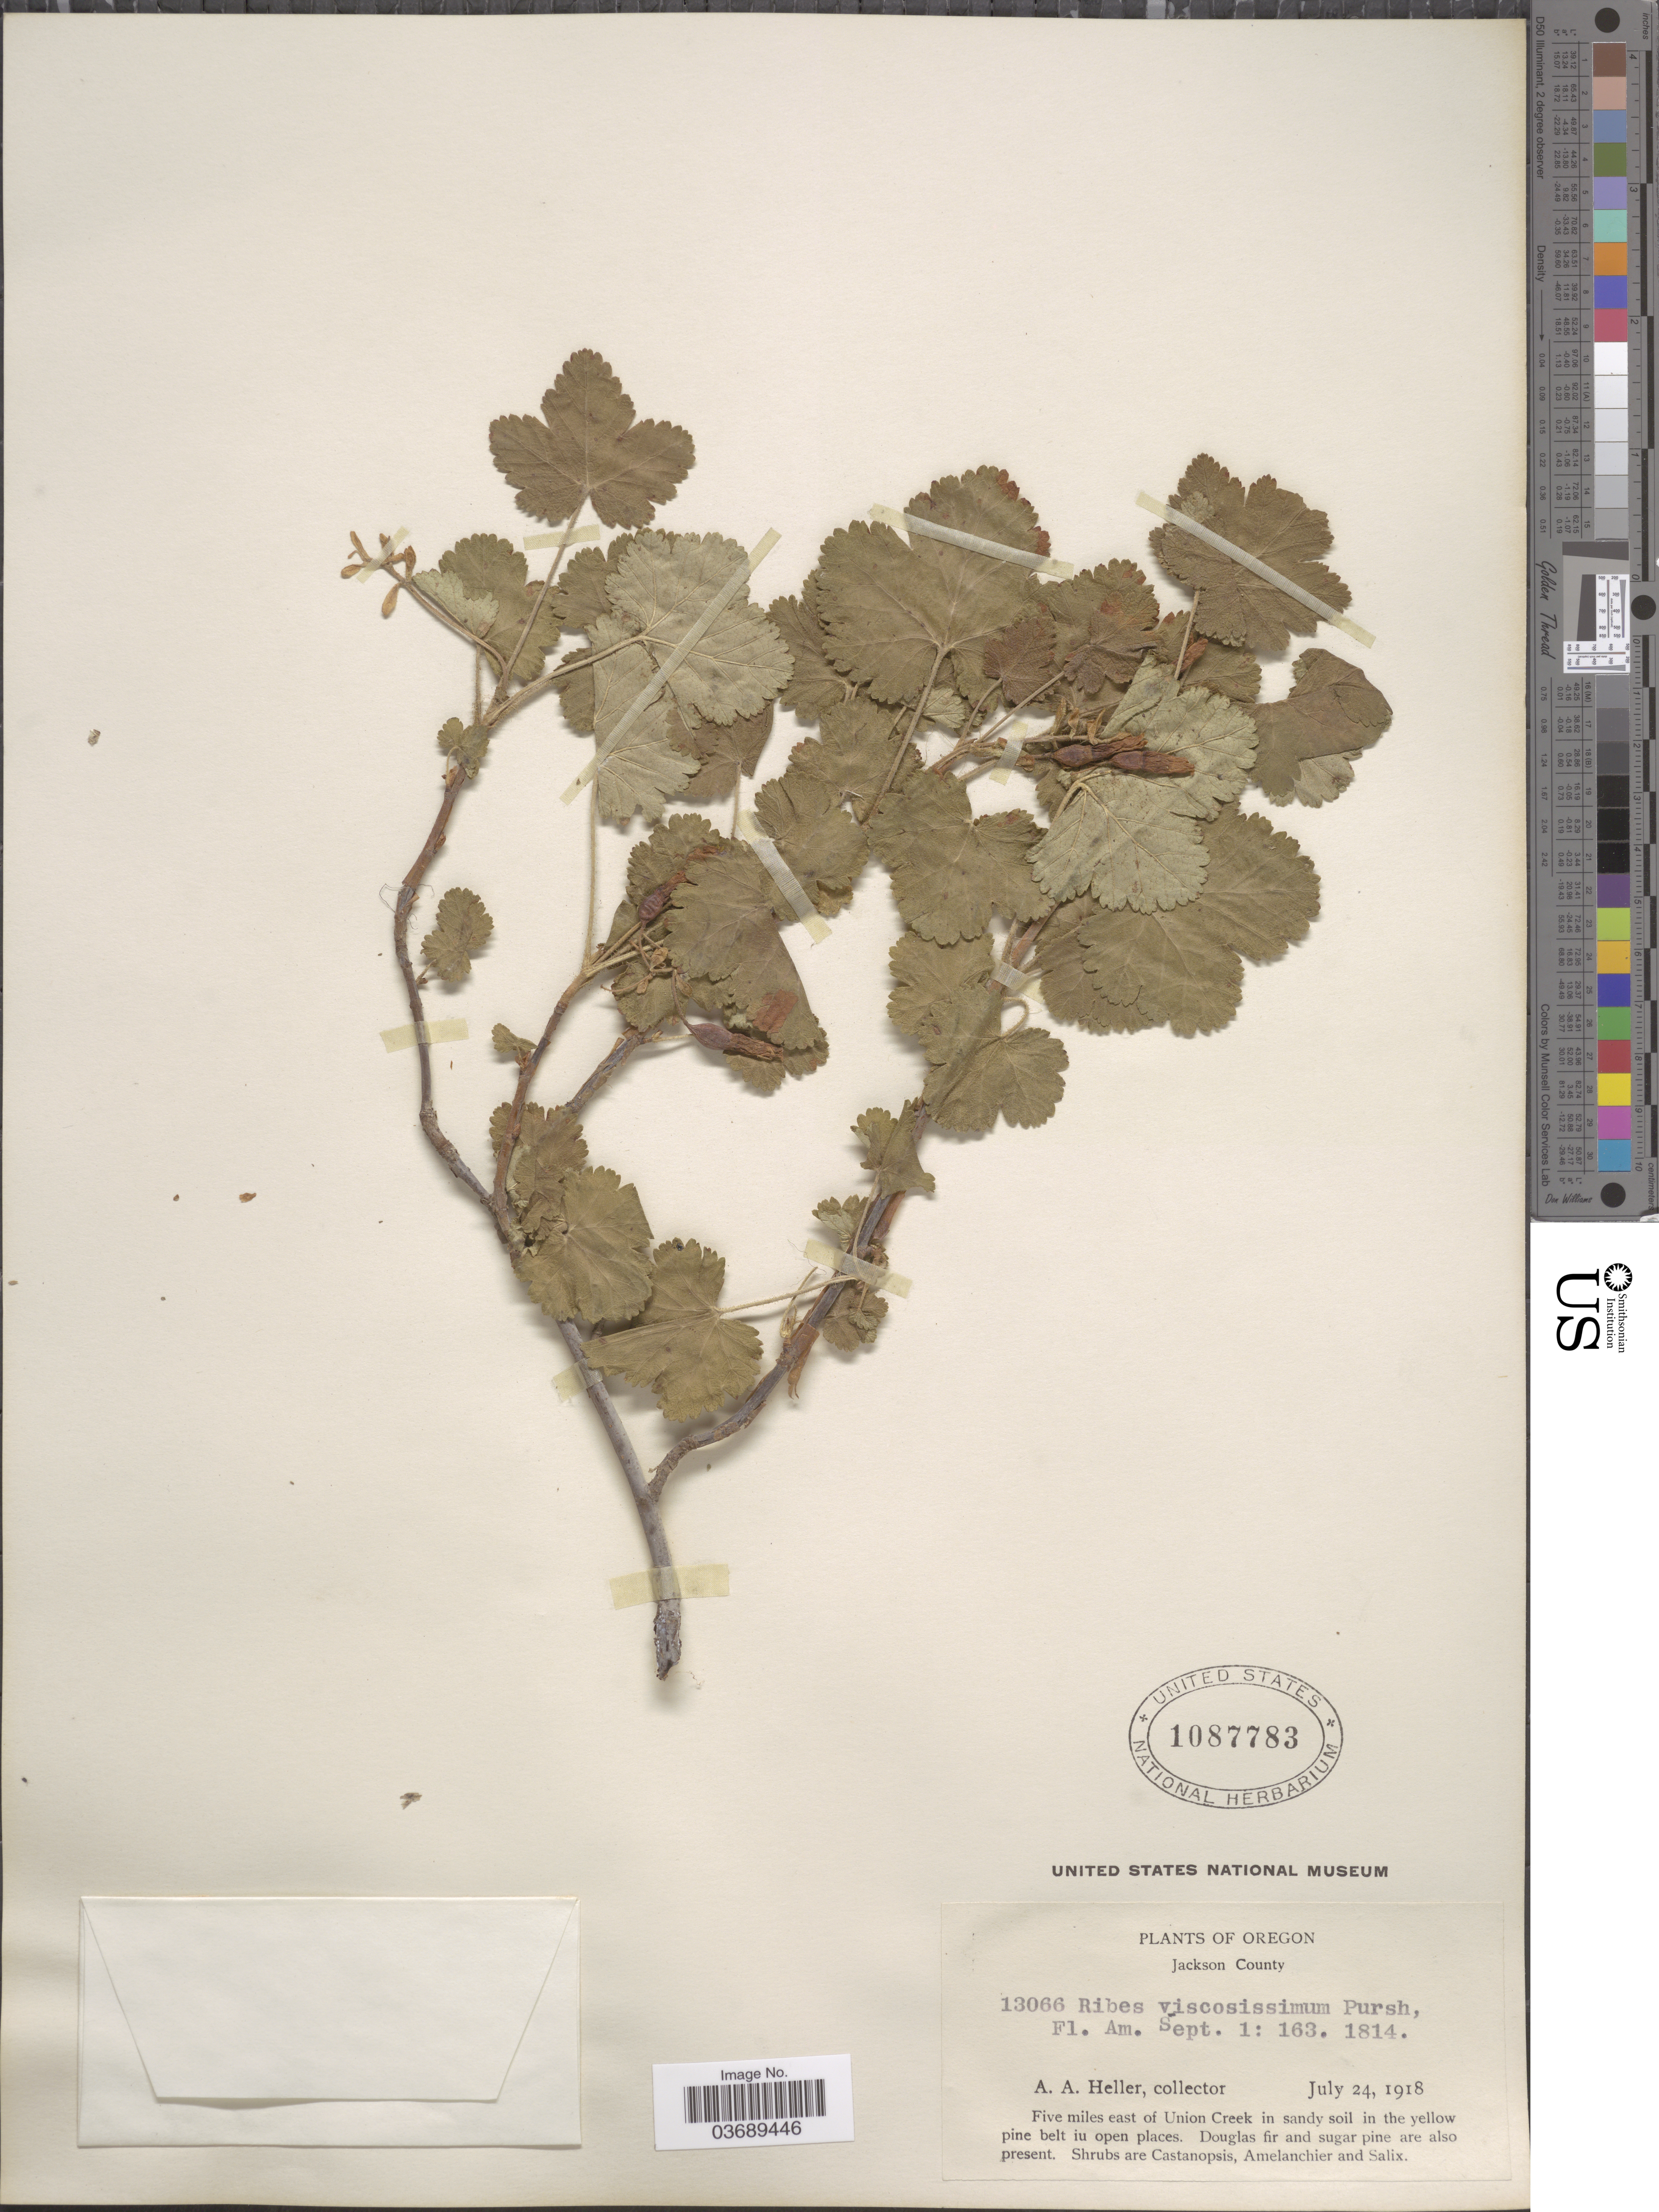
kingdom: Plantae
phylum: Tracheophyta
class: Magnoliopsida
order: Saxifragales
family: Grossulariaceae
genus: Ribes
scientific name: Ribes viscosissimum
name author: Pursh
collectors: A. A. Heller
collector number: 13066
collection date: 1918-07-24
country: United States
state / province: Oregon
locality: Jackson County. Five miles east of Union Creek.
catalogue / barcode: US 1087783